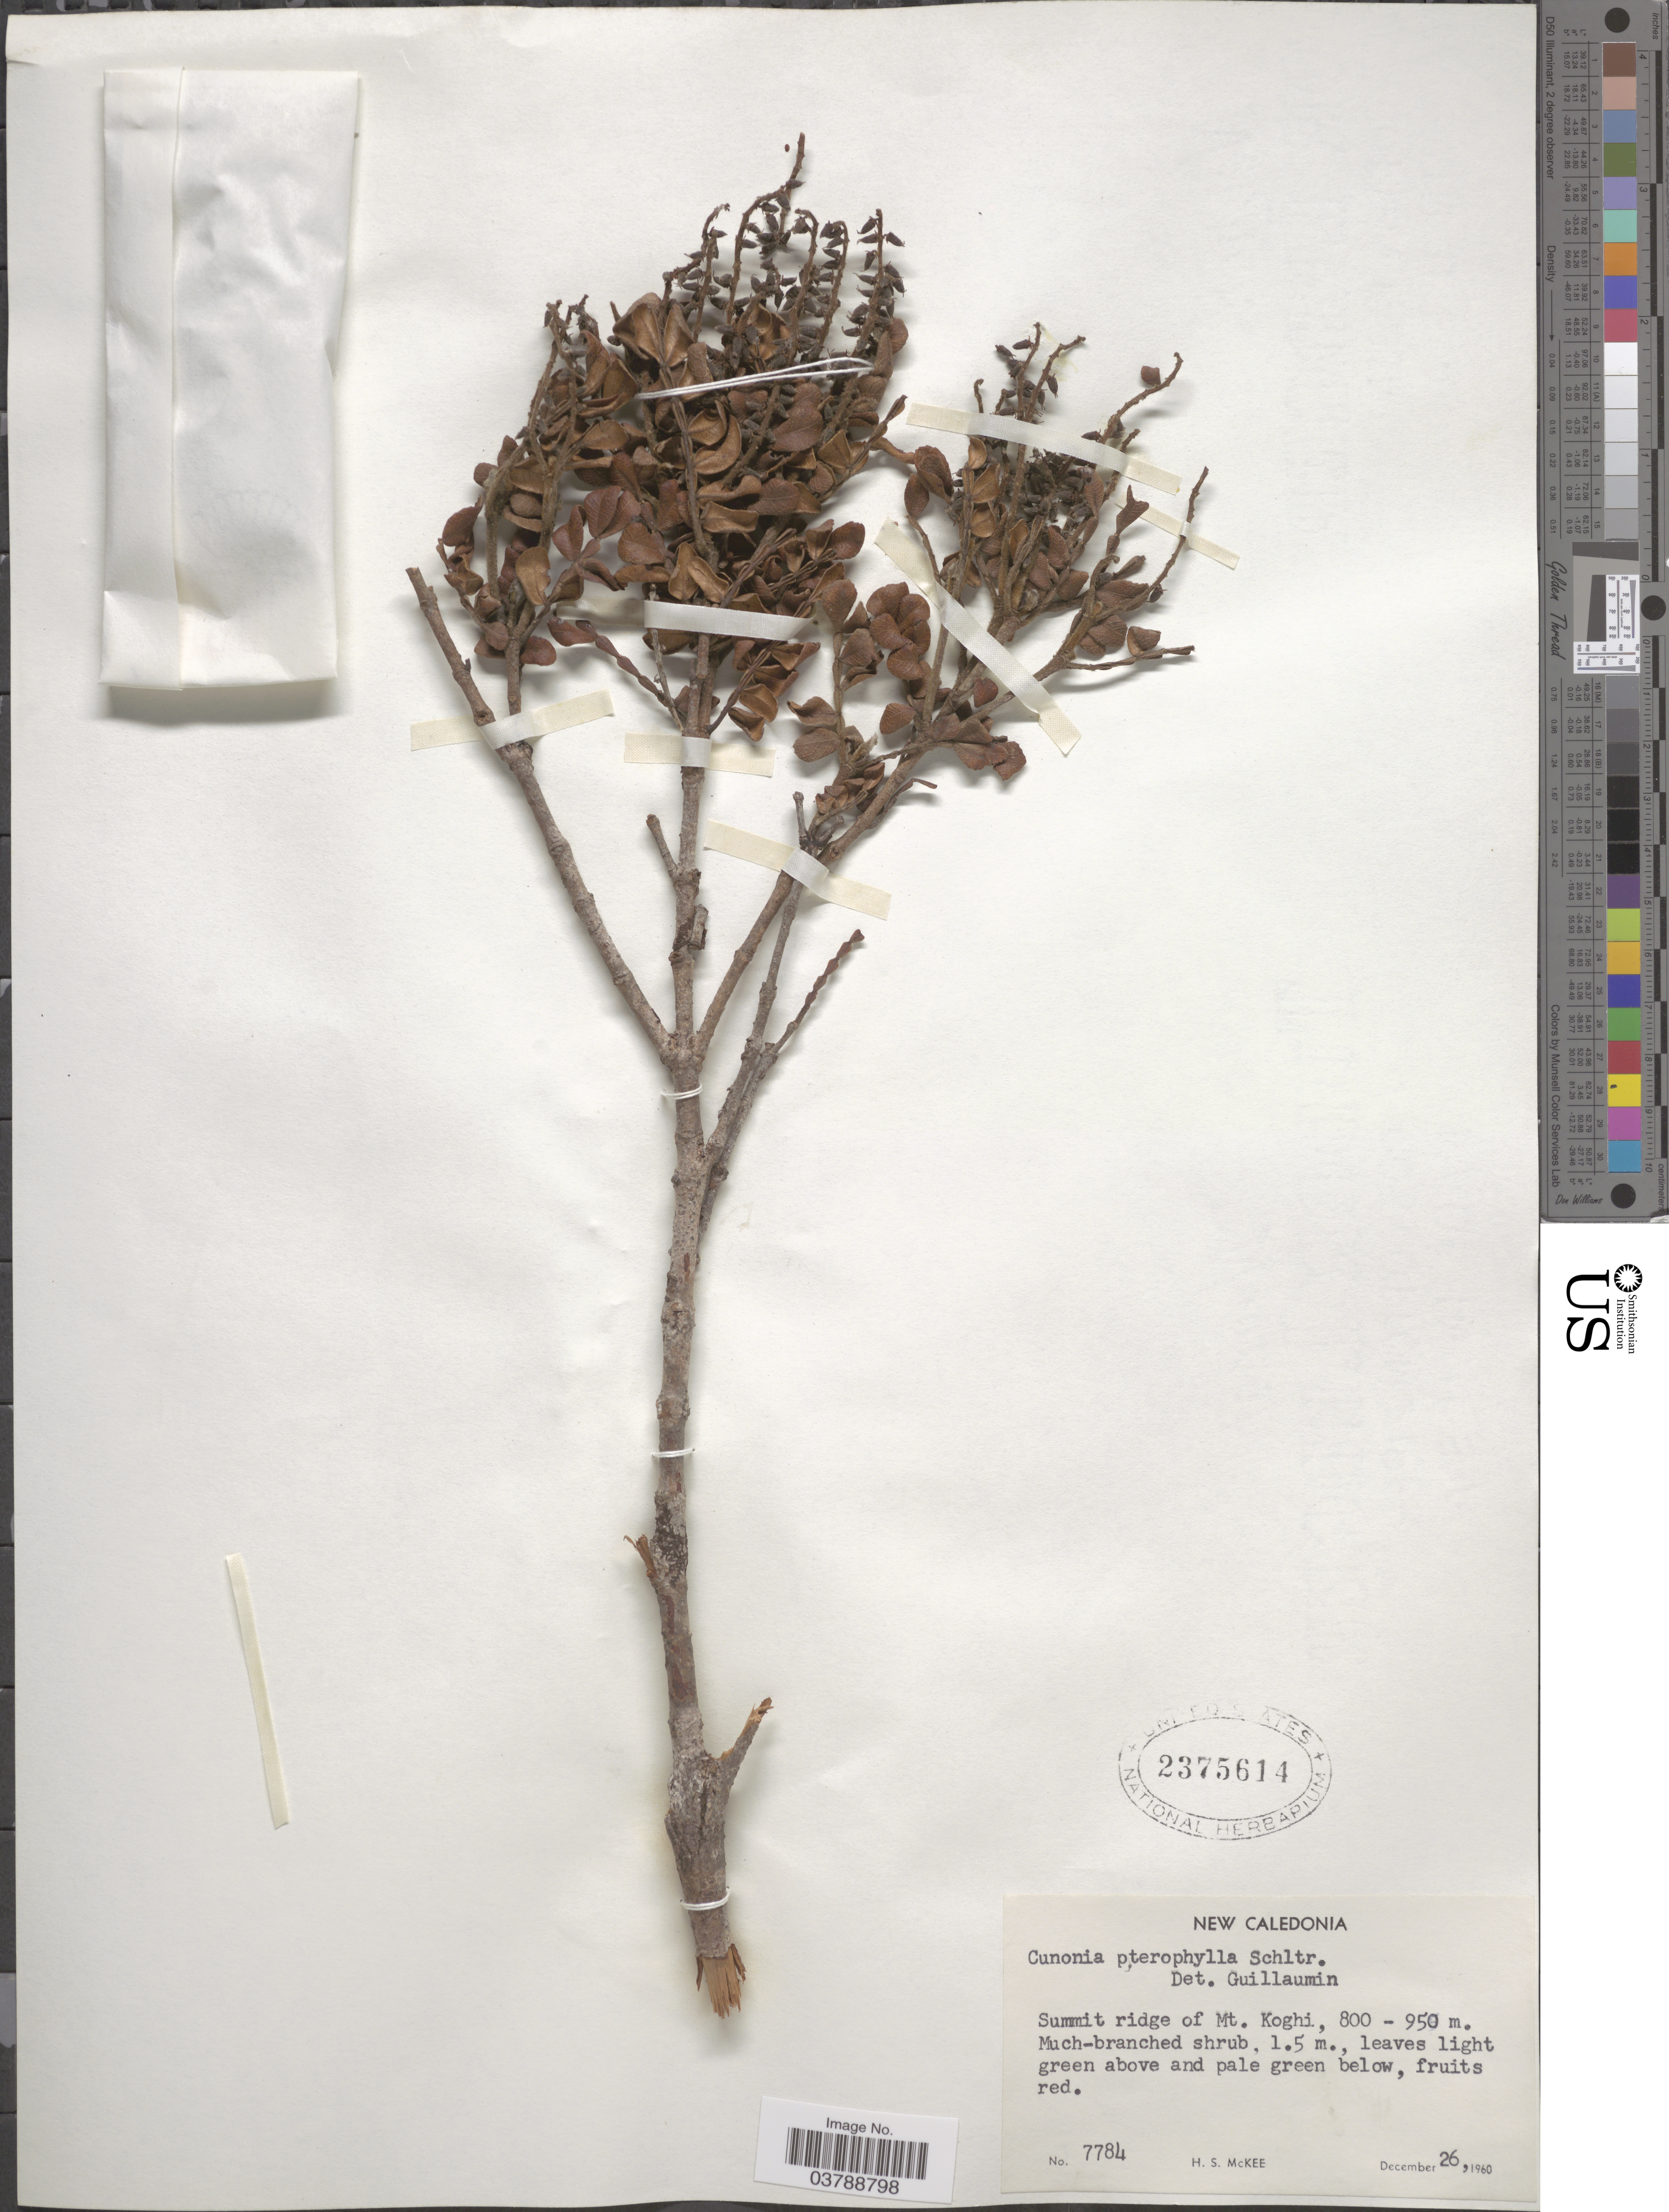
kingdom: Plantae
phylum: Tracheophyta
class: Magnoliopsida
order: Oxalidales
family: Cunoniaceae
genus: Cunonia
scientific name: Cunonia pterophylla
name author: (Brongn. & Gris) Schltr.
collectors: H. S. McKee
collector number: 7784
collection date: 1960-12-26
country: New Caledonia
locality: Summit ridge of Mt. Koghi.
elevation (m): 800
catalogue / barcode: US 2375614